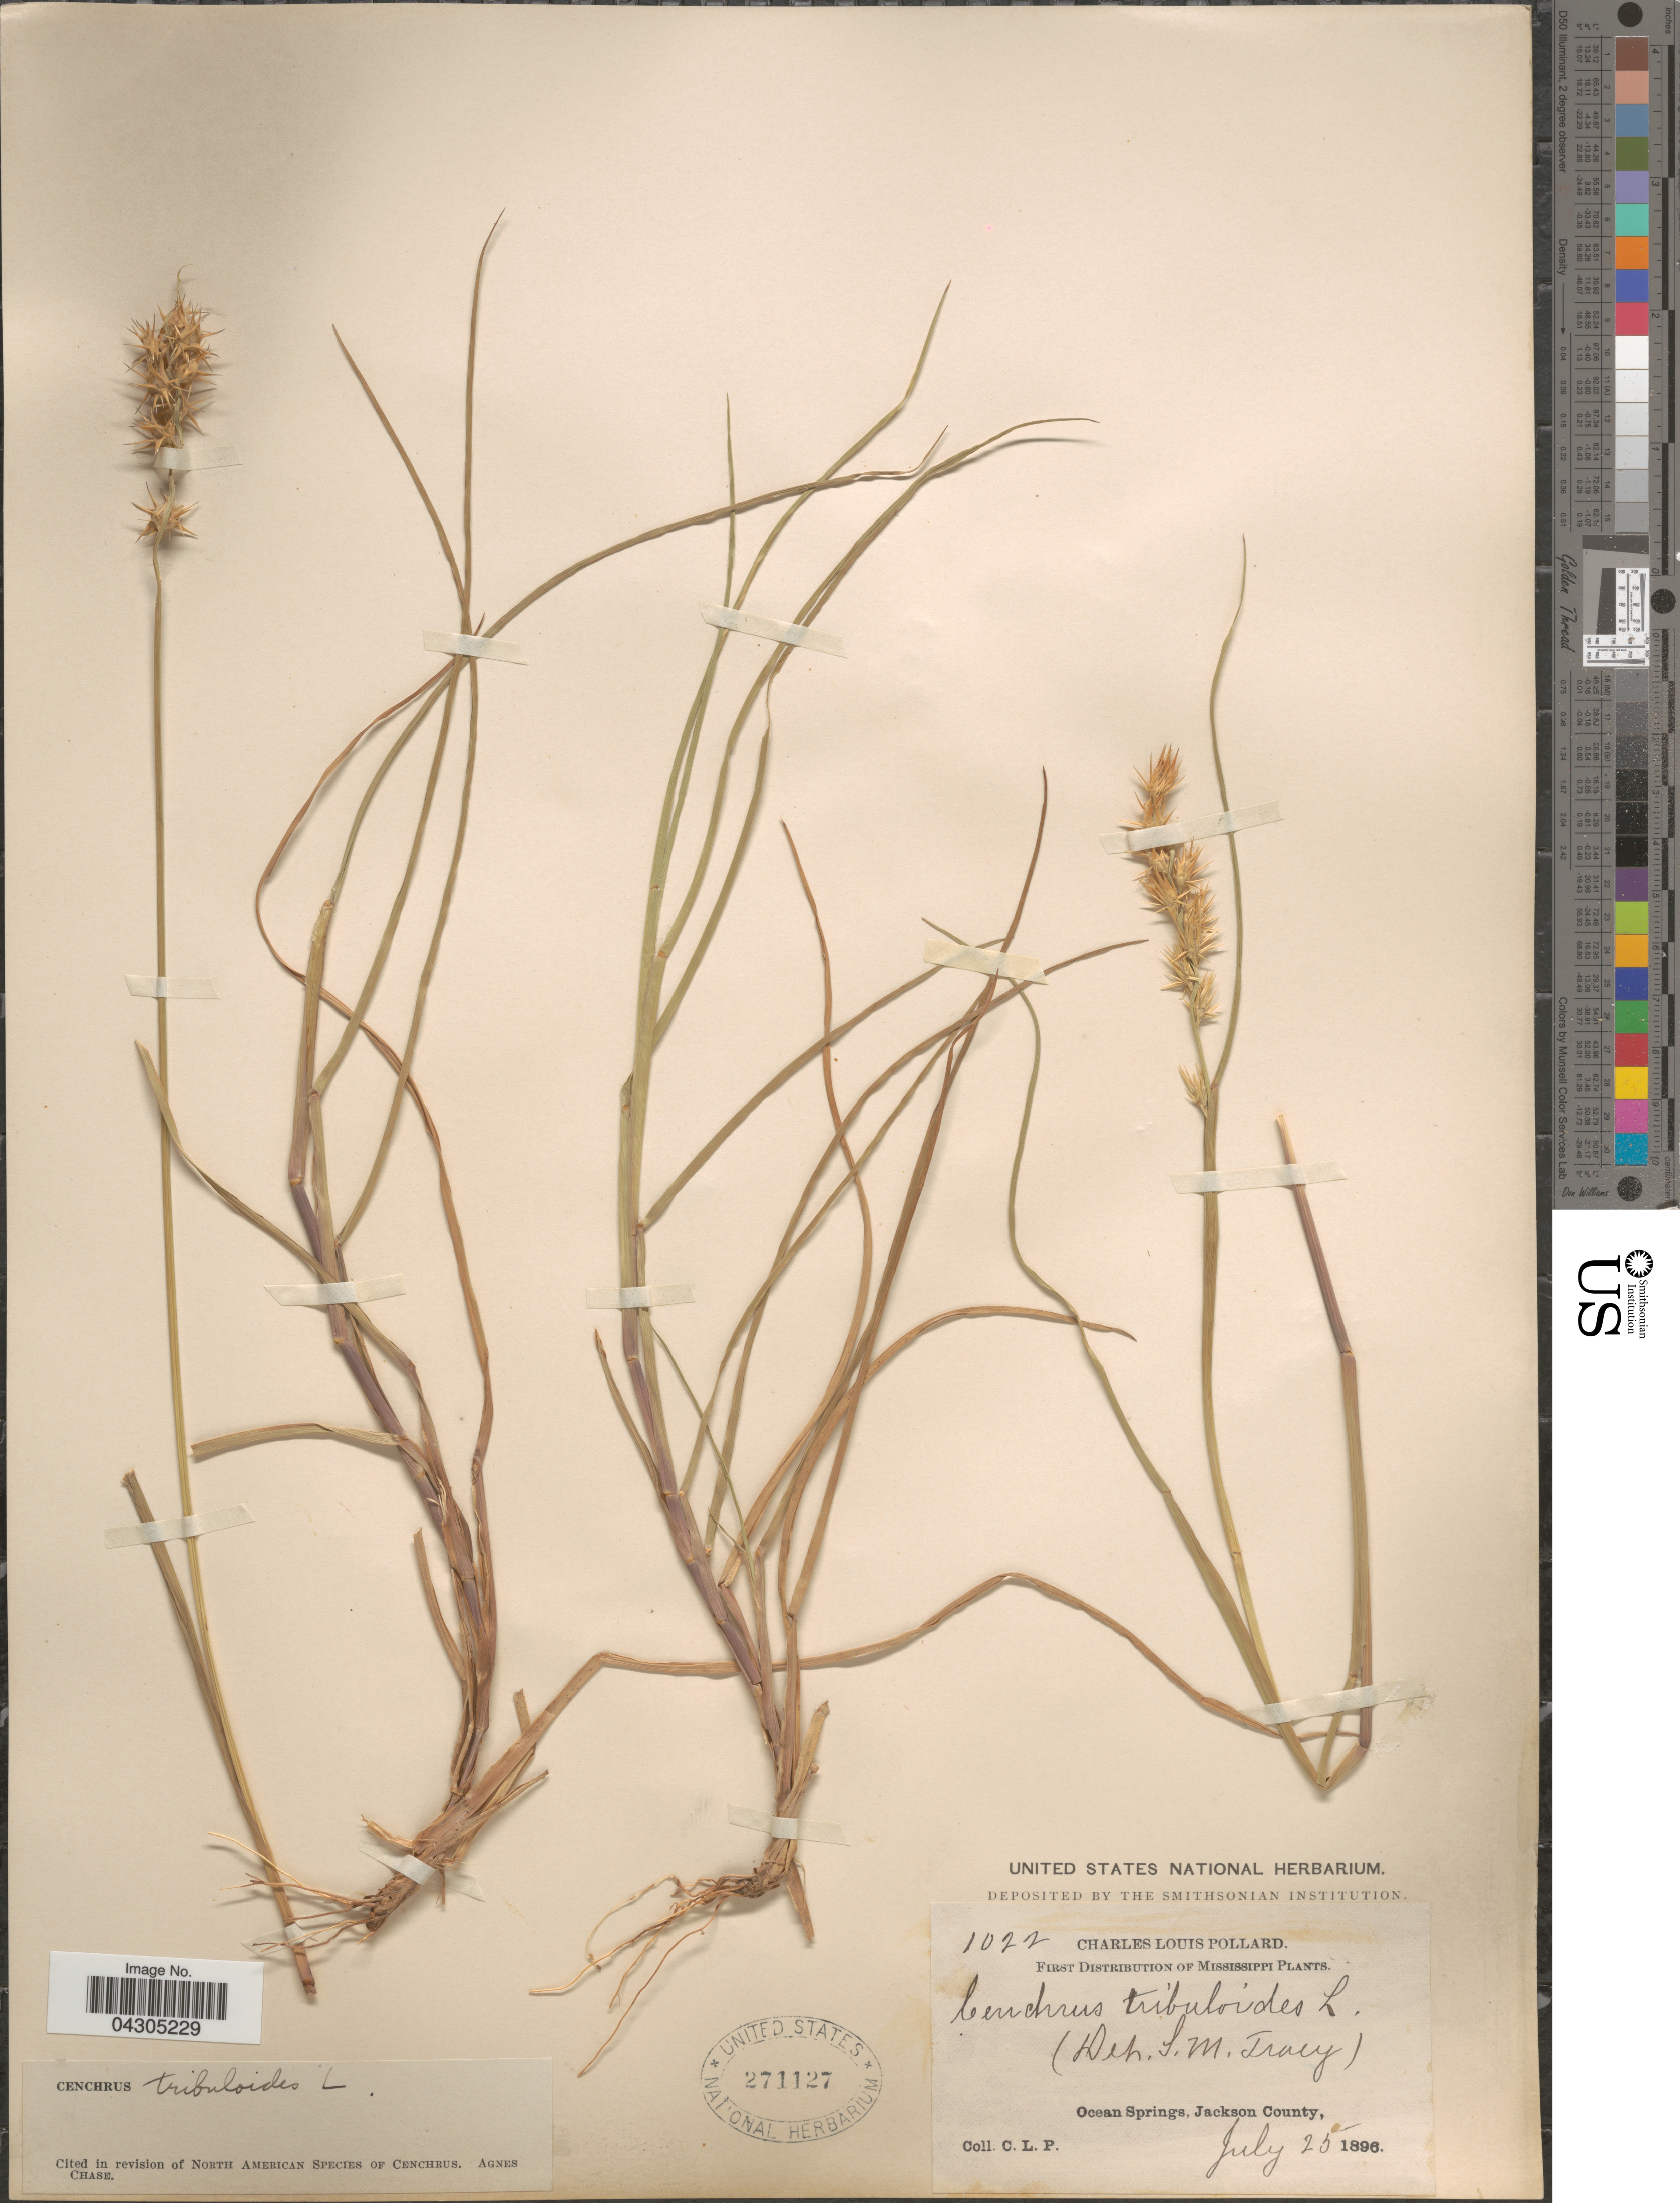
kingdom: Plantae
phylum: Tracheophyta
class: Liliopsida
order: Poales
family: Poaceae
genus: Cenchrus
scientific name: Cenchrus tribuloides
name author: L.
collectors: C. L. Pollard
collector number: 1022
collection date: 1896-07-25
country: United States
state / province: Mississippi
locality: Ocean Springs, Jackson County.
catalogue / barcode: US 271127